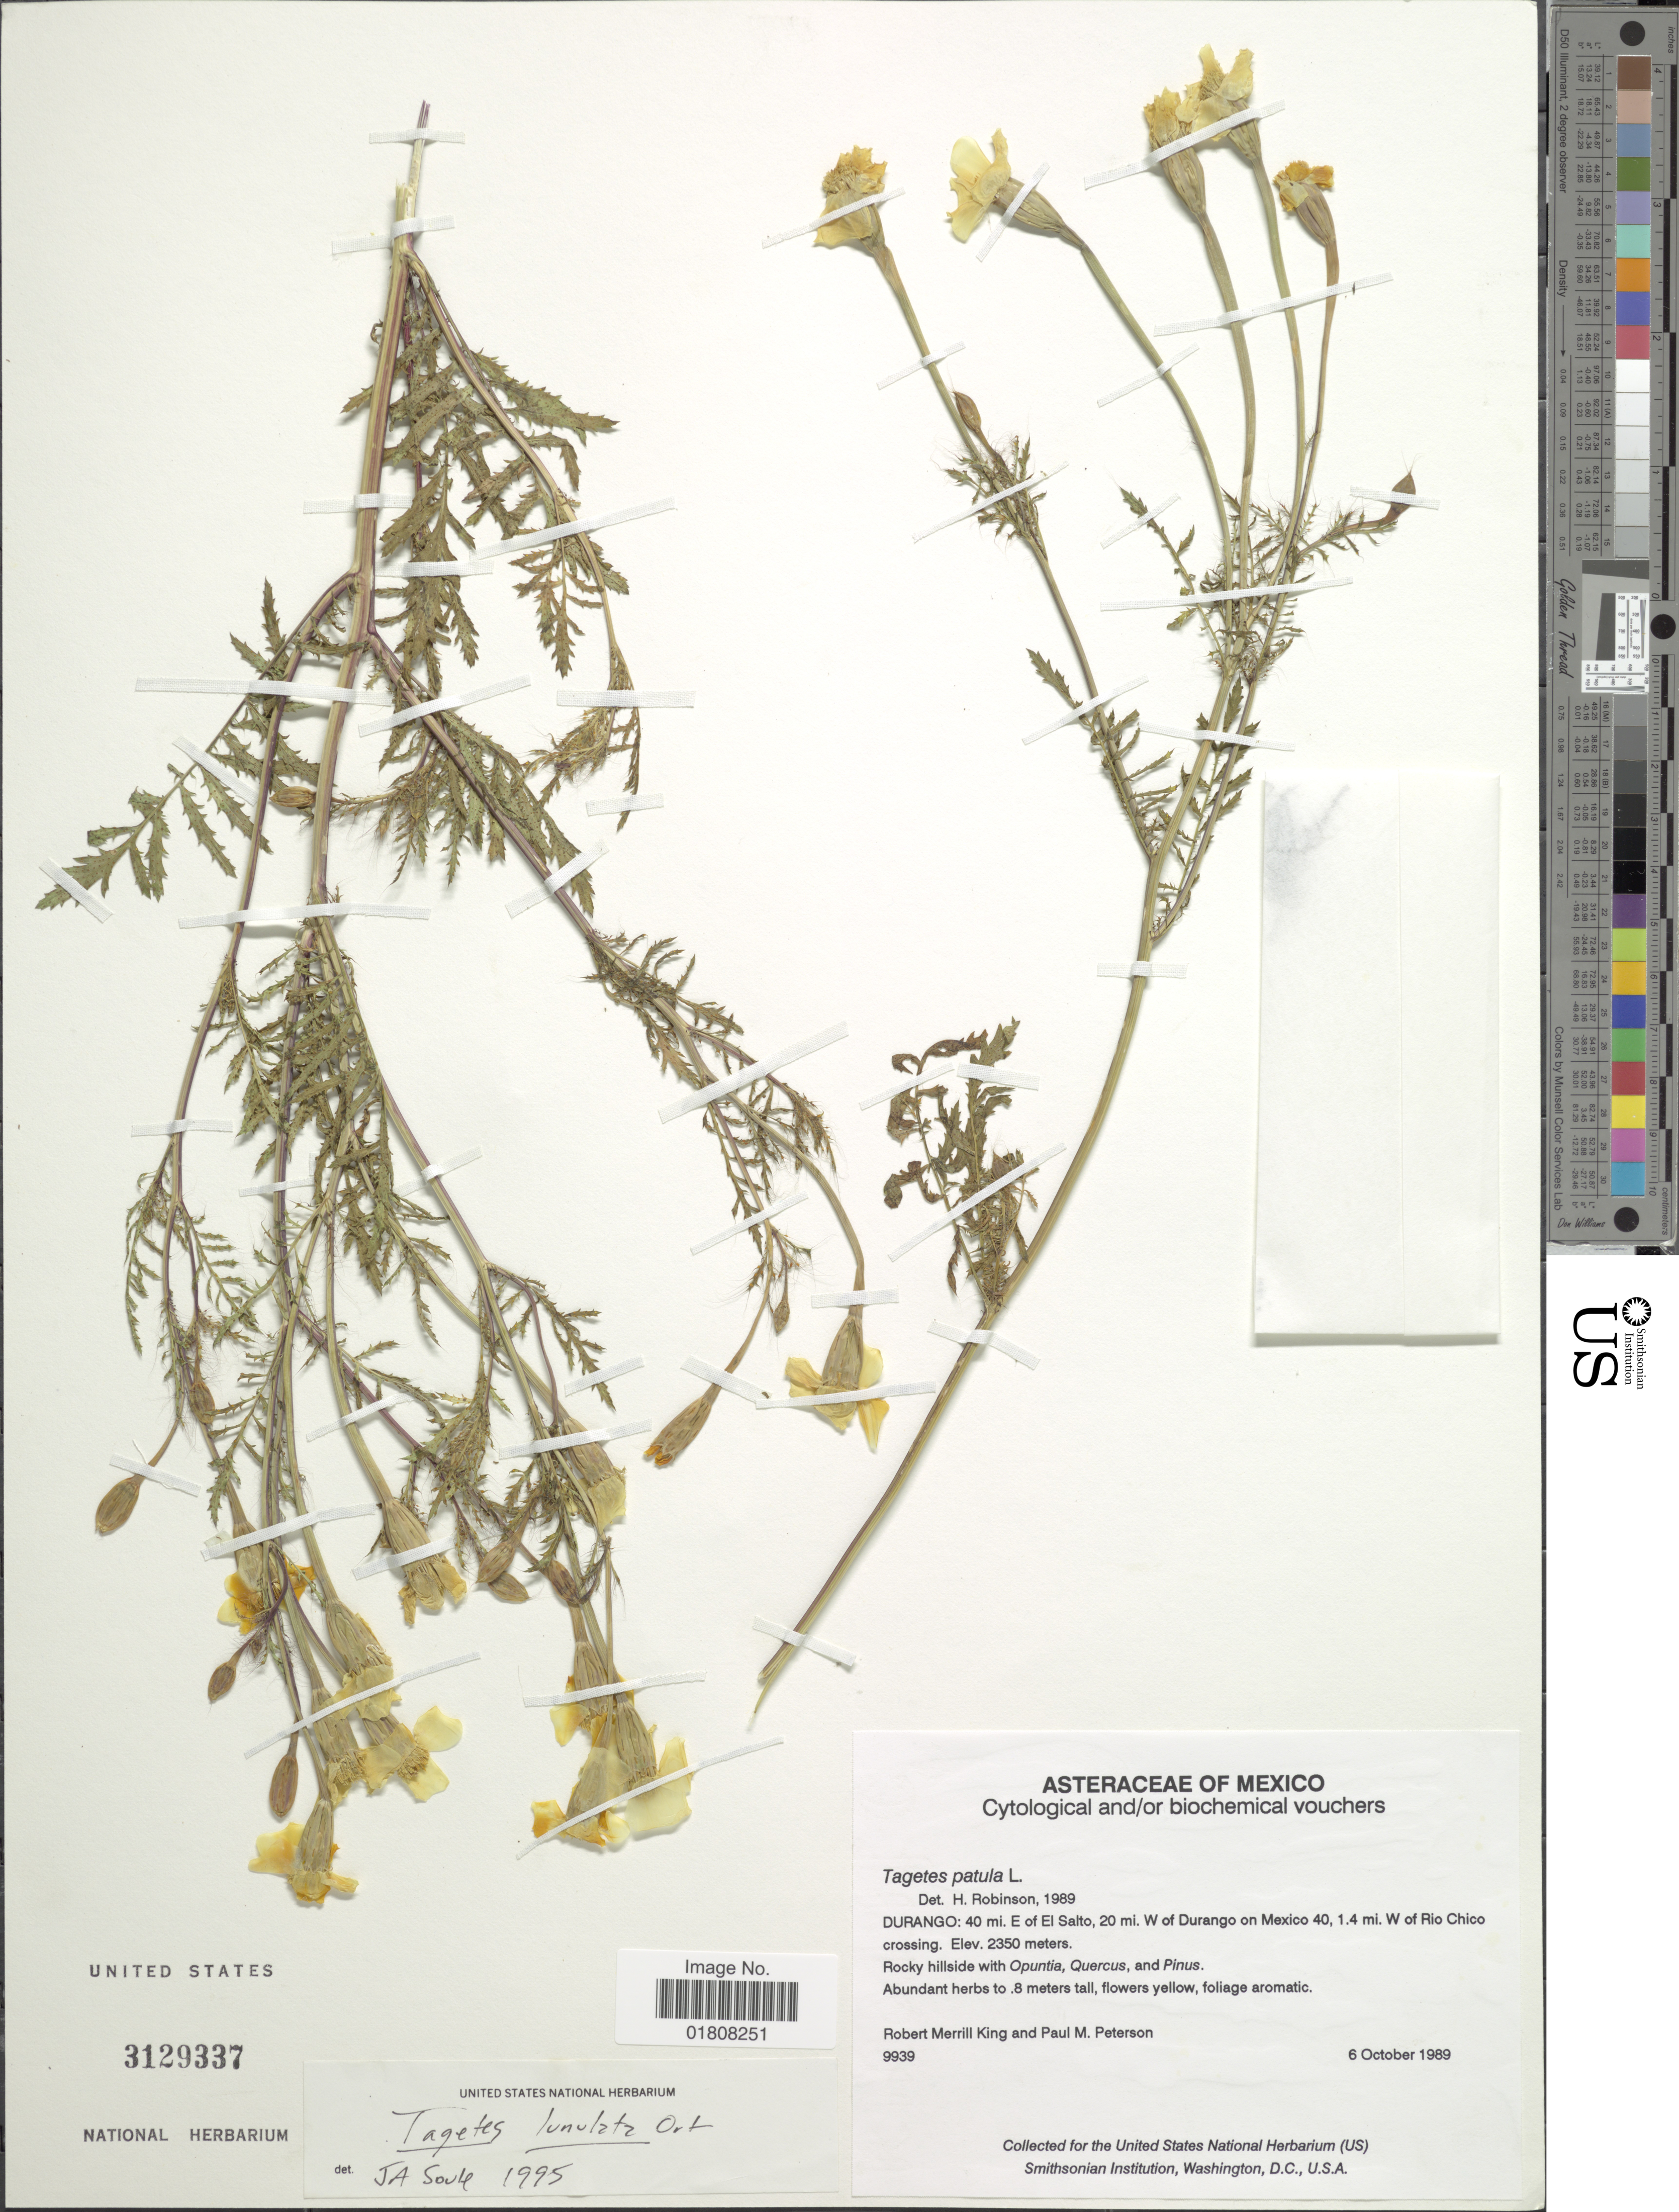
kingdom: Plantae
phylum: Tracheophyta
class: Magnoliopsida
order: Asterales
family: Asteraceae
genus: Tagetes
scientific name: Tagetes lunulata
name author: Ortega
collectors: R. M. King & P. M. Peterson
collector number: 9939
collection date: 1989-10-06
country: Mexico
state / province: Durango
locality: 40 mi E of El Salto, 20 mi W of Durango on Mexico 40, 1.4 mi W of Rio Chico crossing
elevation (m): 2350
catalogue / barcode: US 3129337